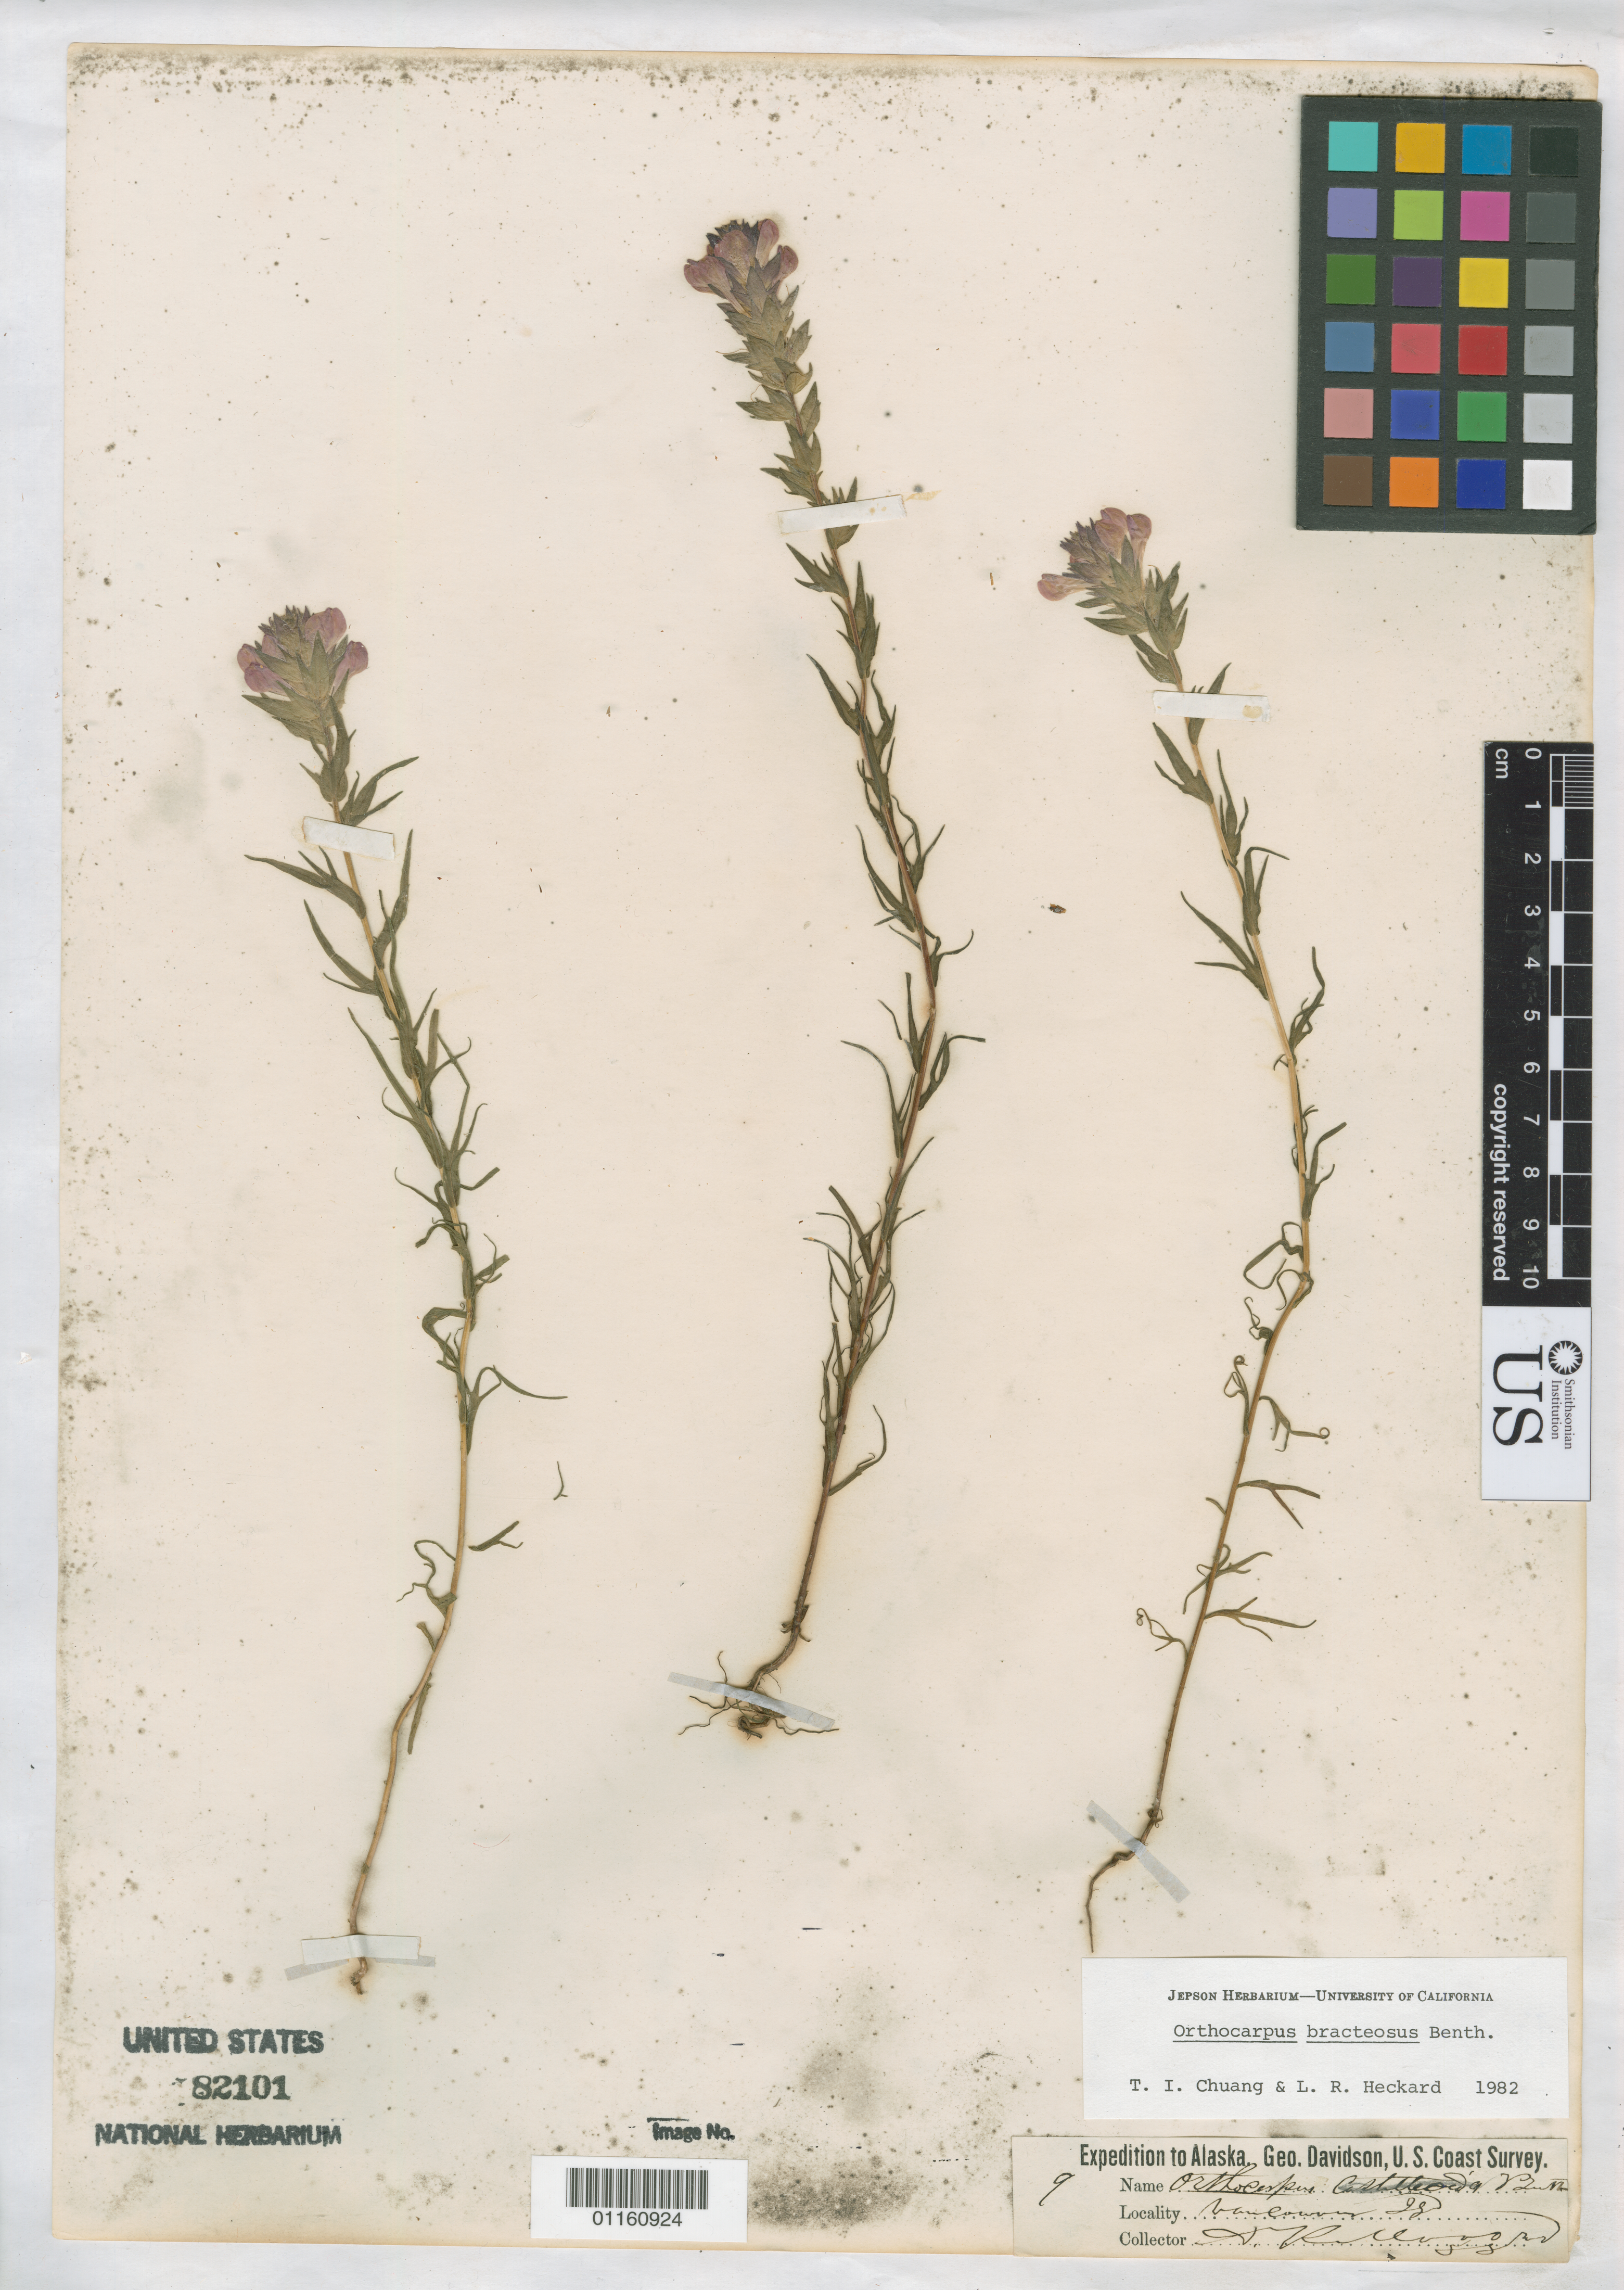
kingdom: Plantae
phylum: Tracheophyta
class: Magnoliopsida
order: Lamiales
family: Orobanchaceae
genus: Orthocarpus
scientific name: Orthocarpus bracteosus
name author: Benth.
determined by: Chuang, T. I.; Heckard, Lawrence R.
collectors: A. Kellogg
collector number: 9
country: Canada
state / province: British Columbia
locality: Vancouver Island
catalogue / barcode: US 82101